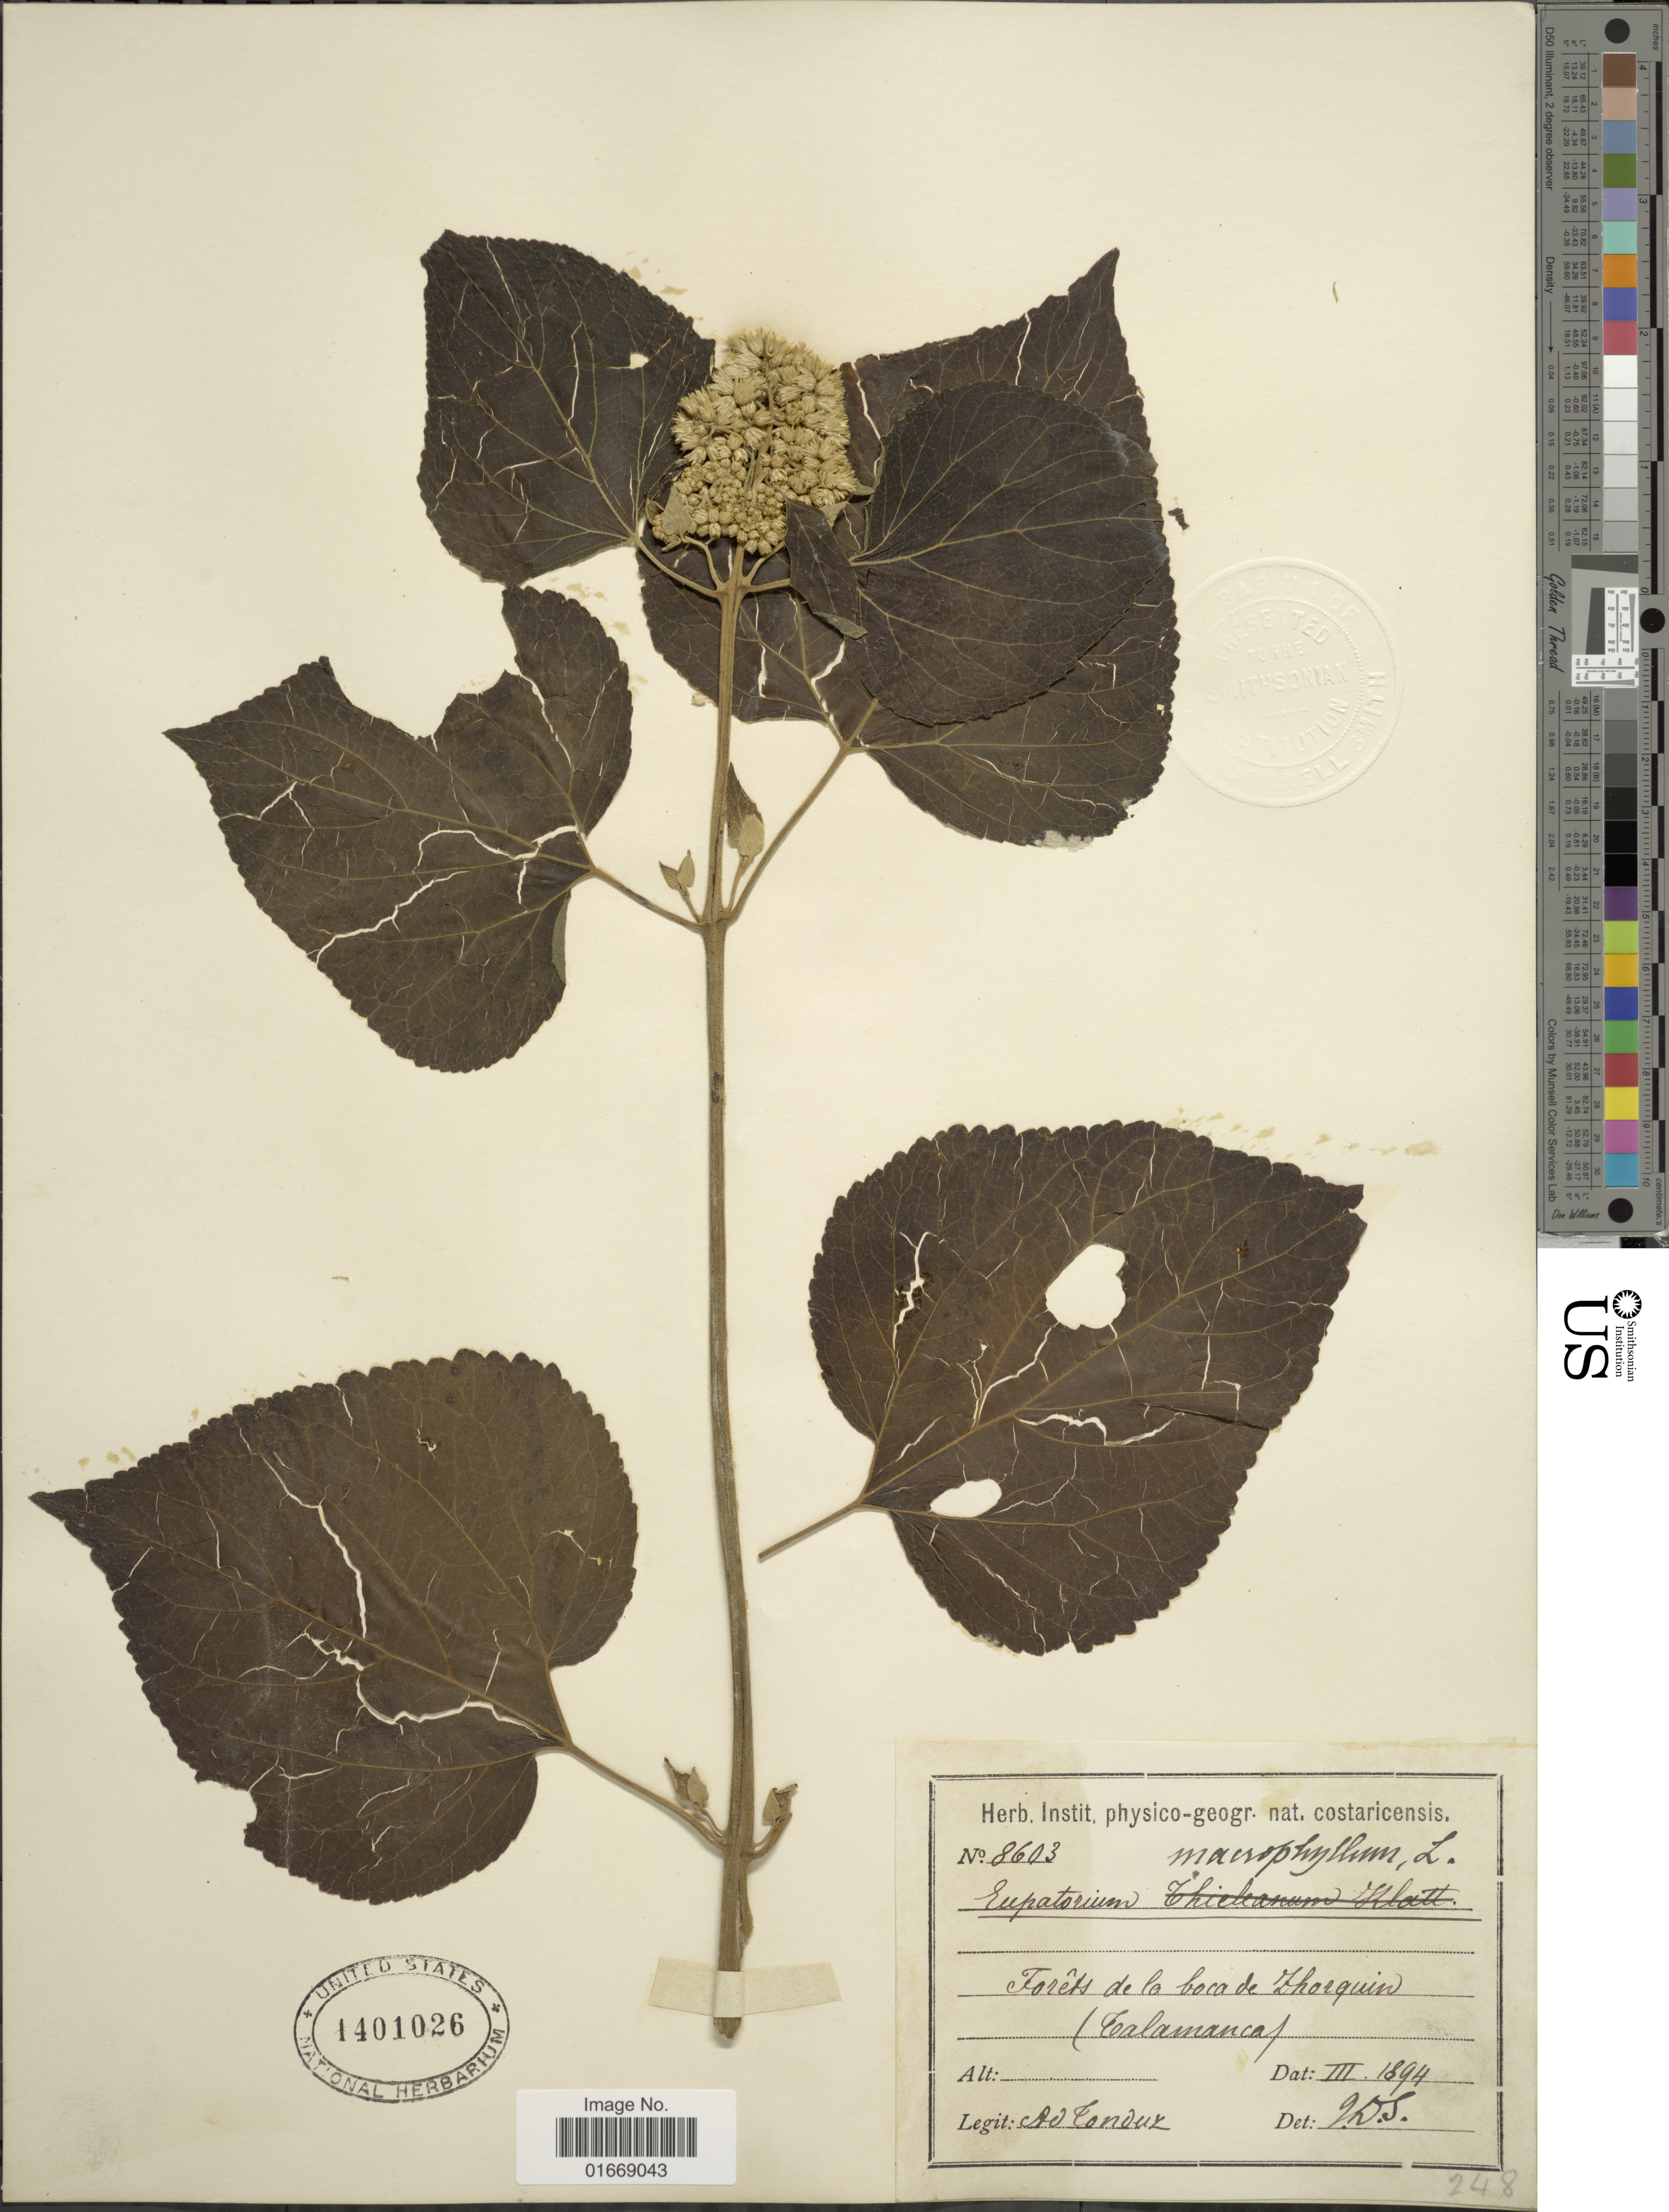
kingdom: Plantae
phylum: Tracheophyta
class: Magnoliopsida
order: Asterales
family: Asteraceae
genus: Hebeclinium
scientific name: Hebeclinium macrophyllum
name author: (L.) DC.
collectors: A. Tonduz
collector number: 8603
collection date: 1894-03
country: Costa Rica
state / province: Limón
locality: Forets de la boca de Zhorquin, Talamanca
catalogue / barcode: US 1401026